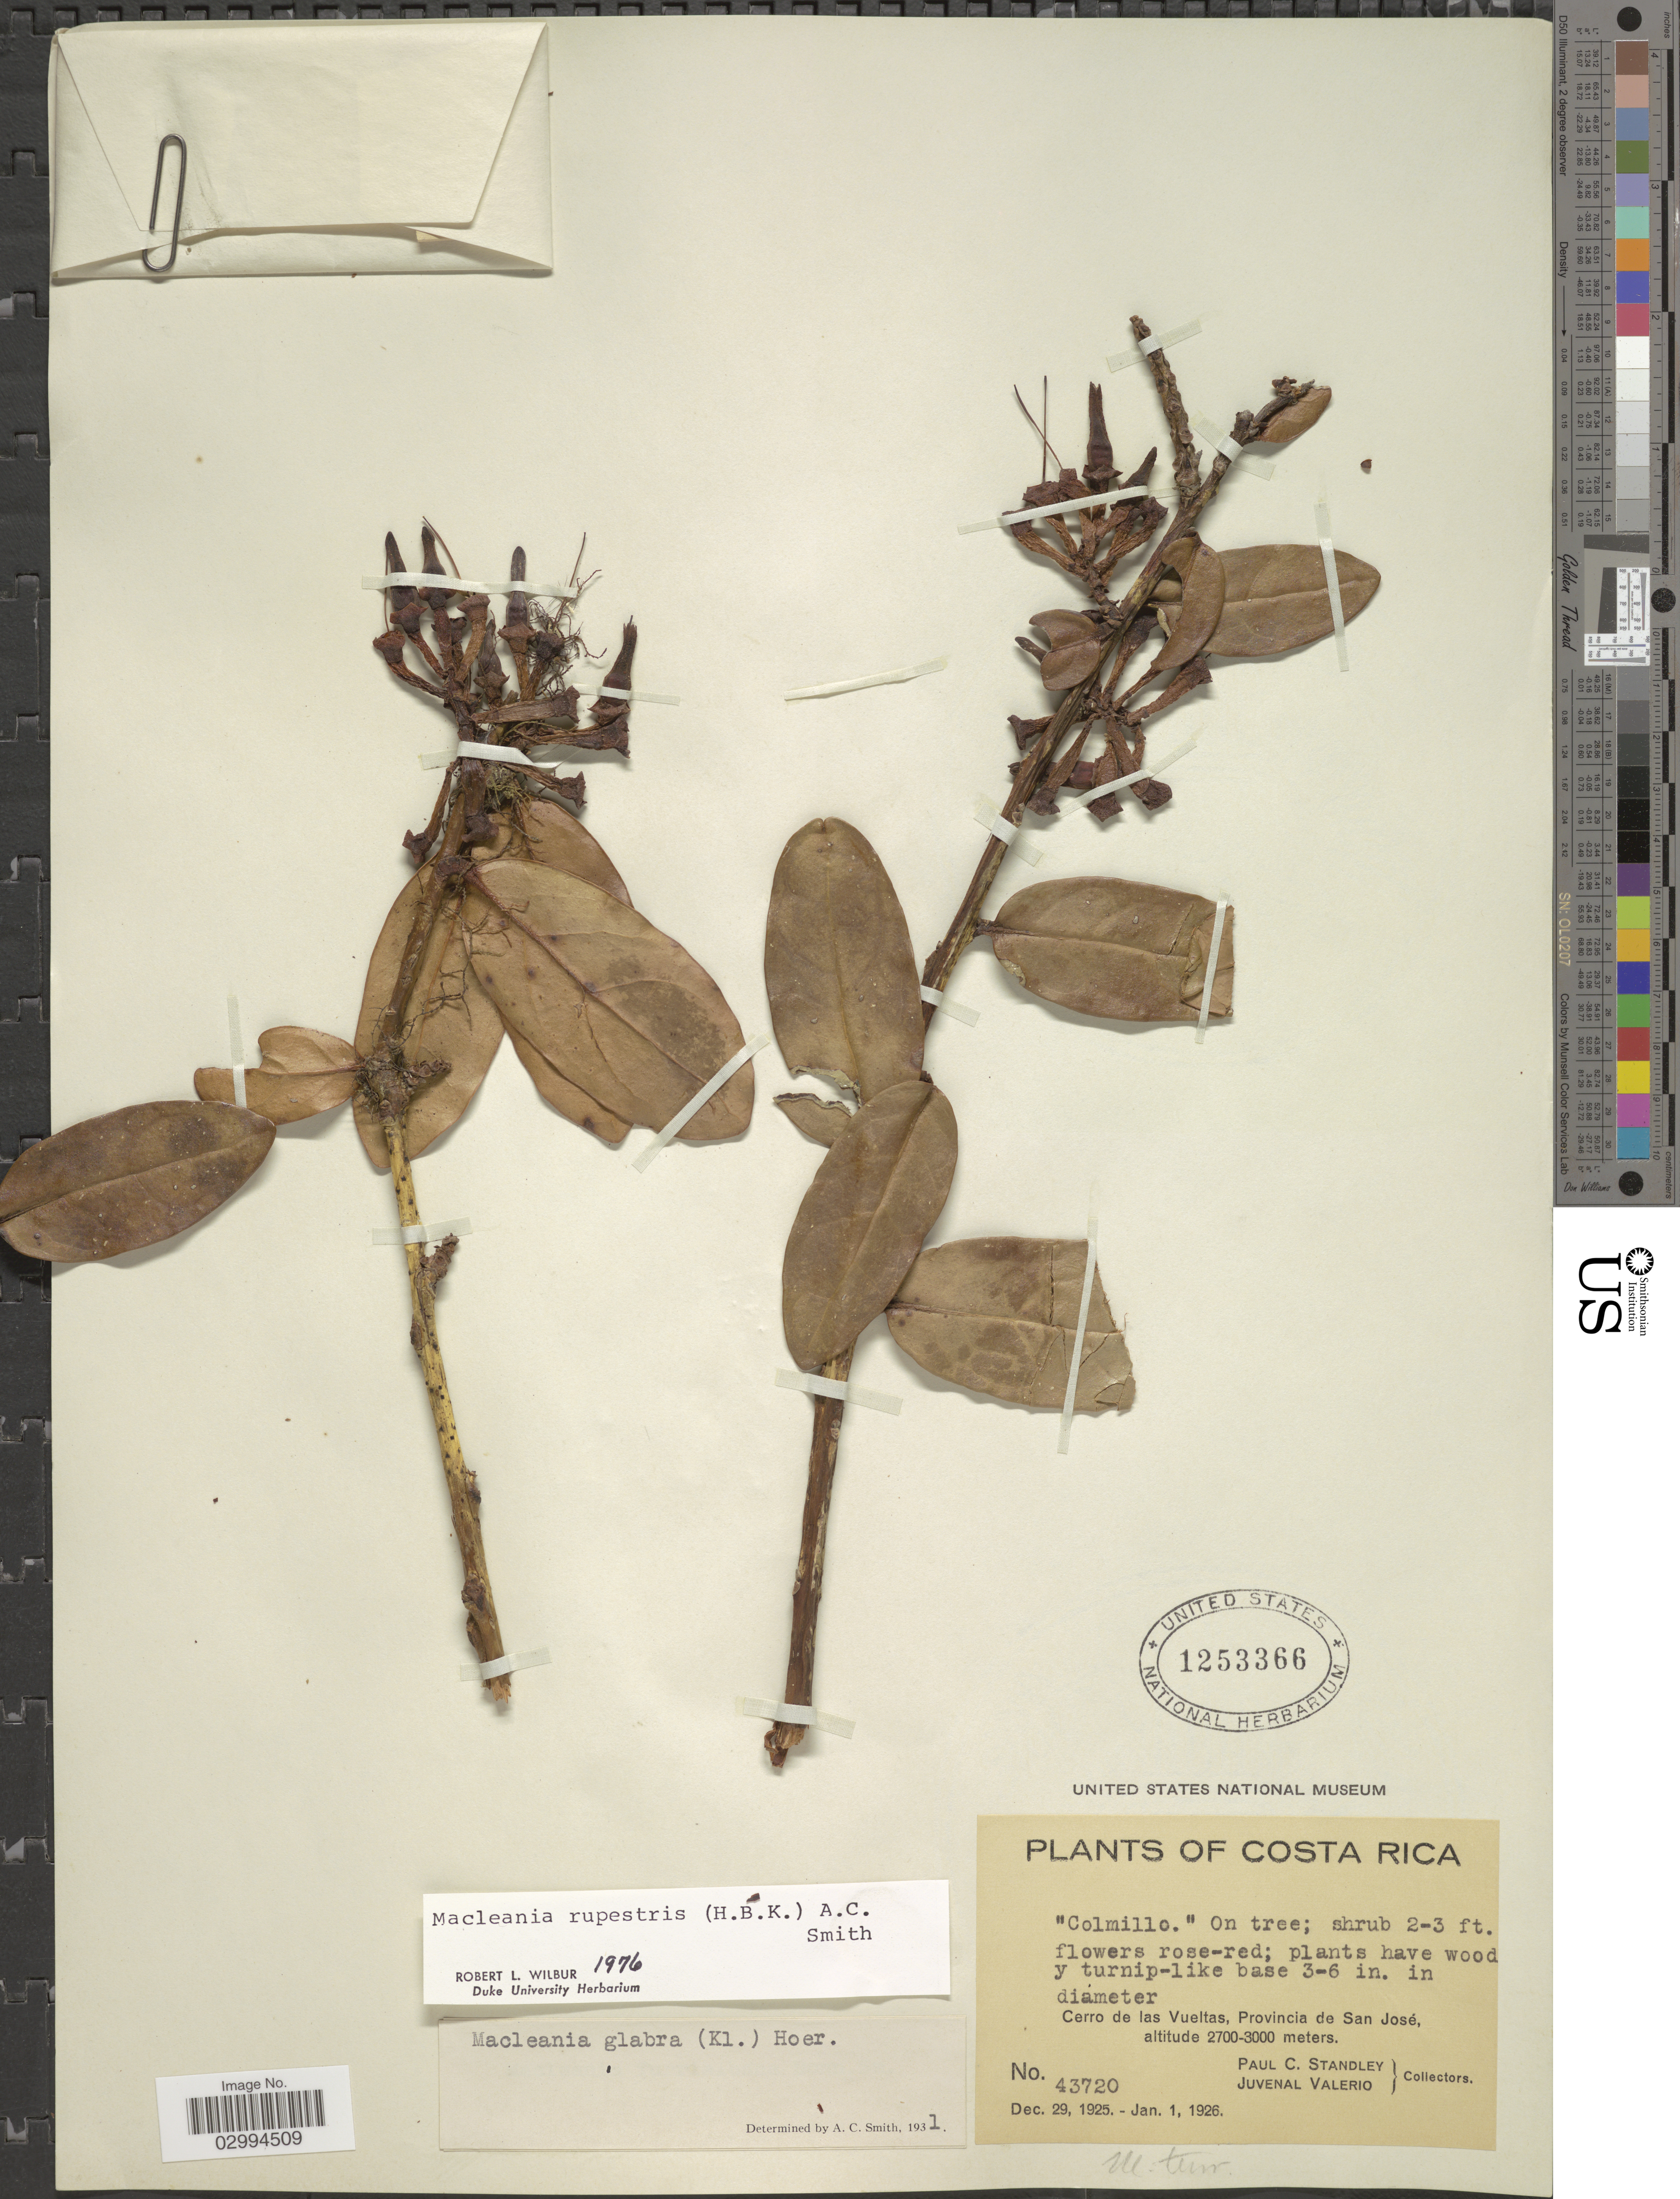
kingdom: Plantae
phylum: Tracheophyta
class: Magnoliopsida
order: Ericales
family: Ericaceae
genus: Macleania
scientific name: Macleania rupestris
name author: (Kunth) A.C. Sm.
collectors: P. C. Standley & J. Valerio R.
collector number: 43720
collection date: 1925-12-29/1926-01-01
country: Costa Rica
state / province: San José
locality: Cerro de las Vueltas.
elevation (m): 2700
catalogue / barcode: US 1253366